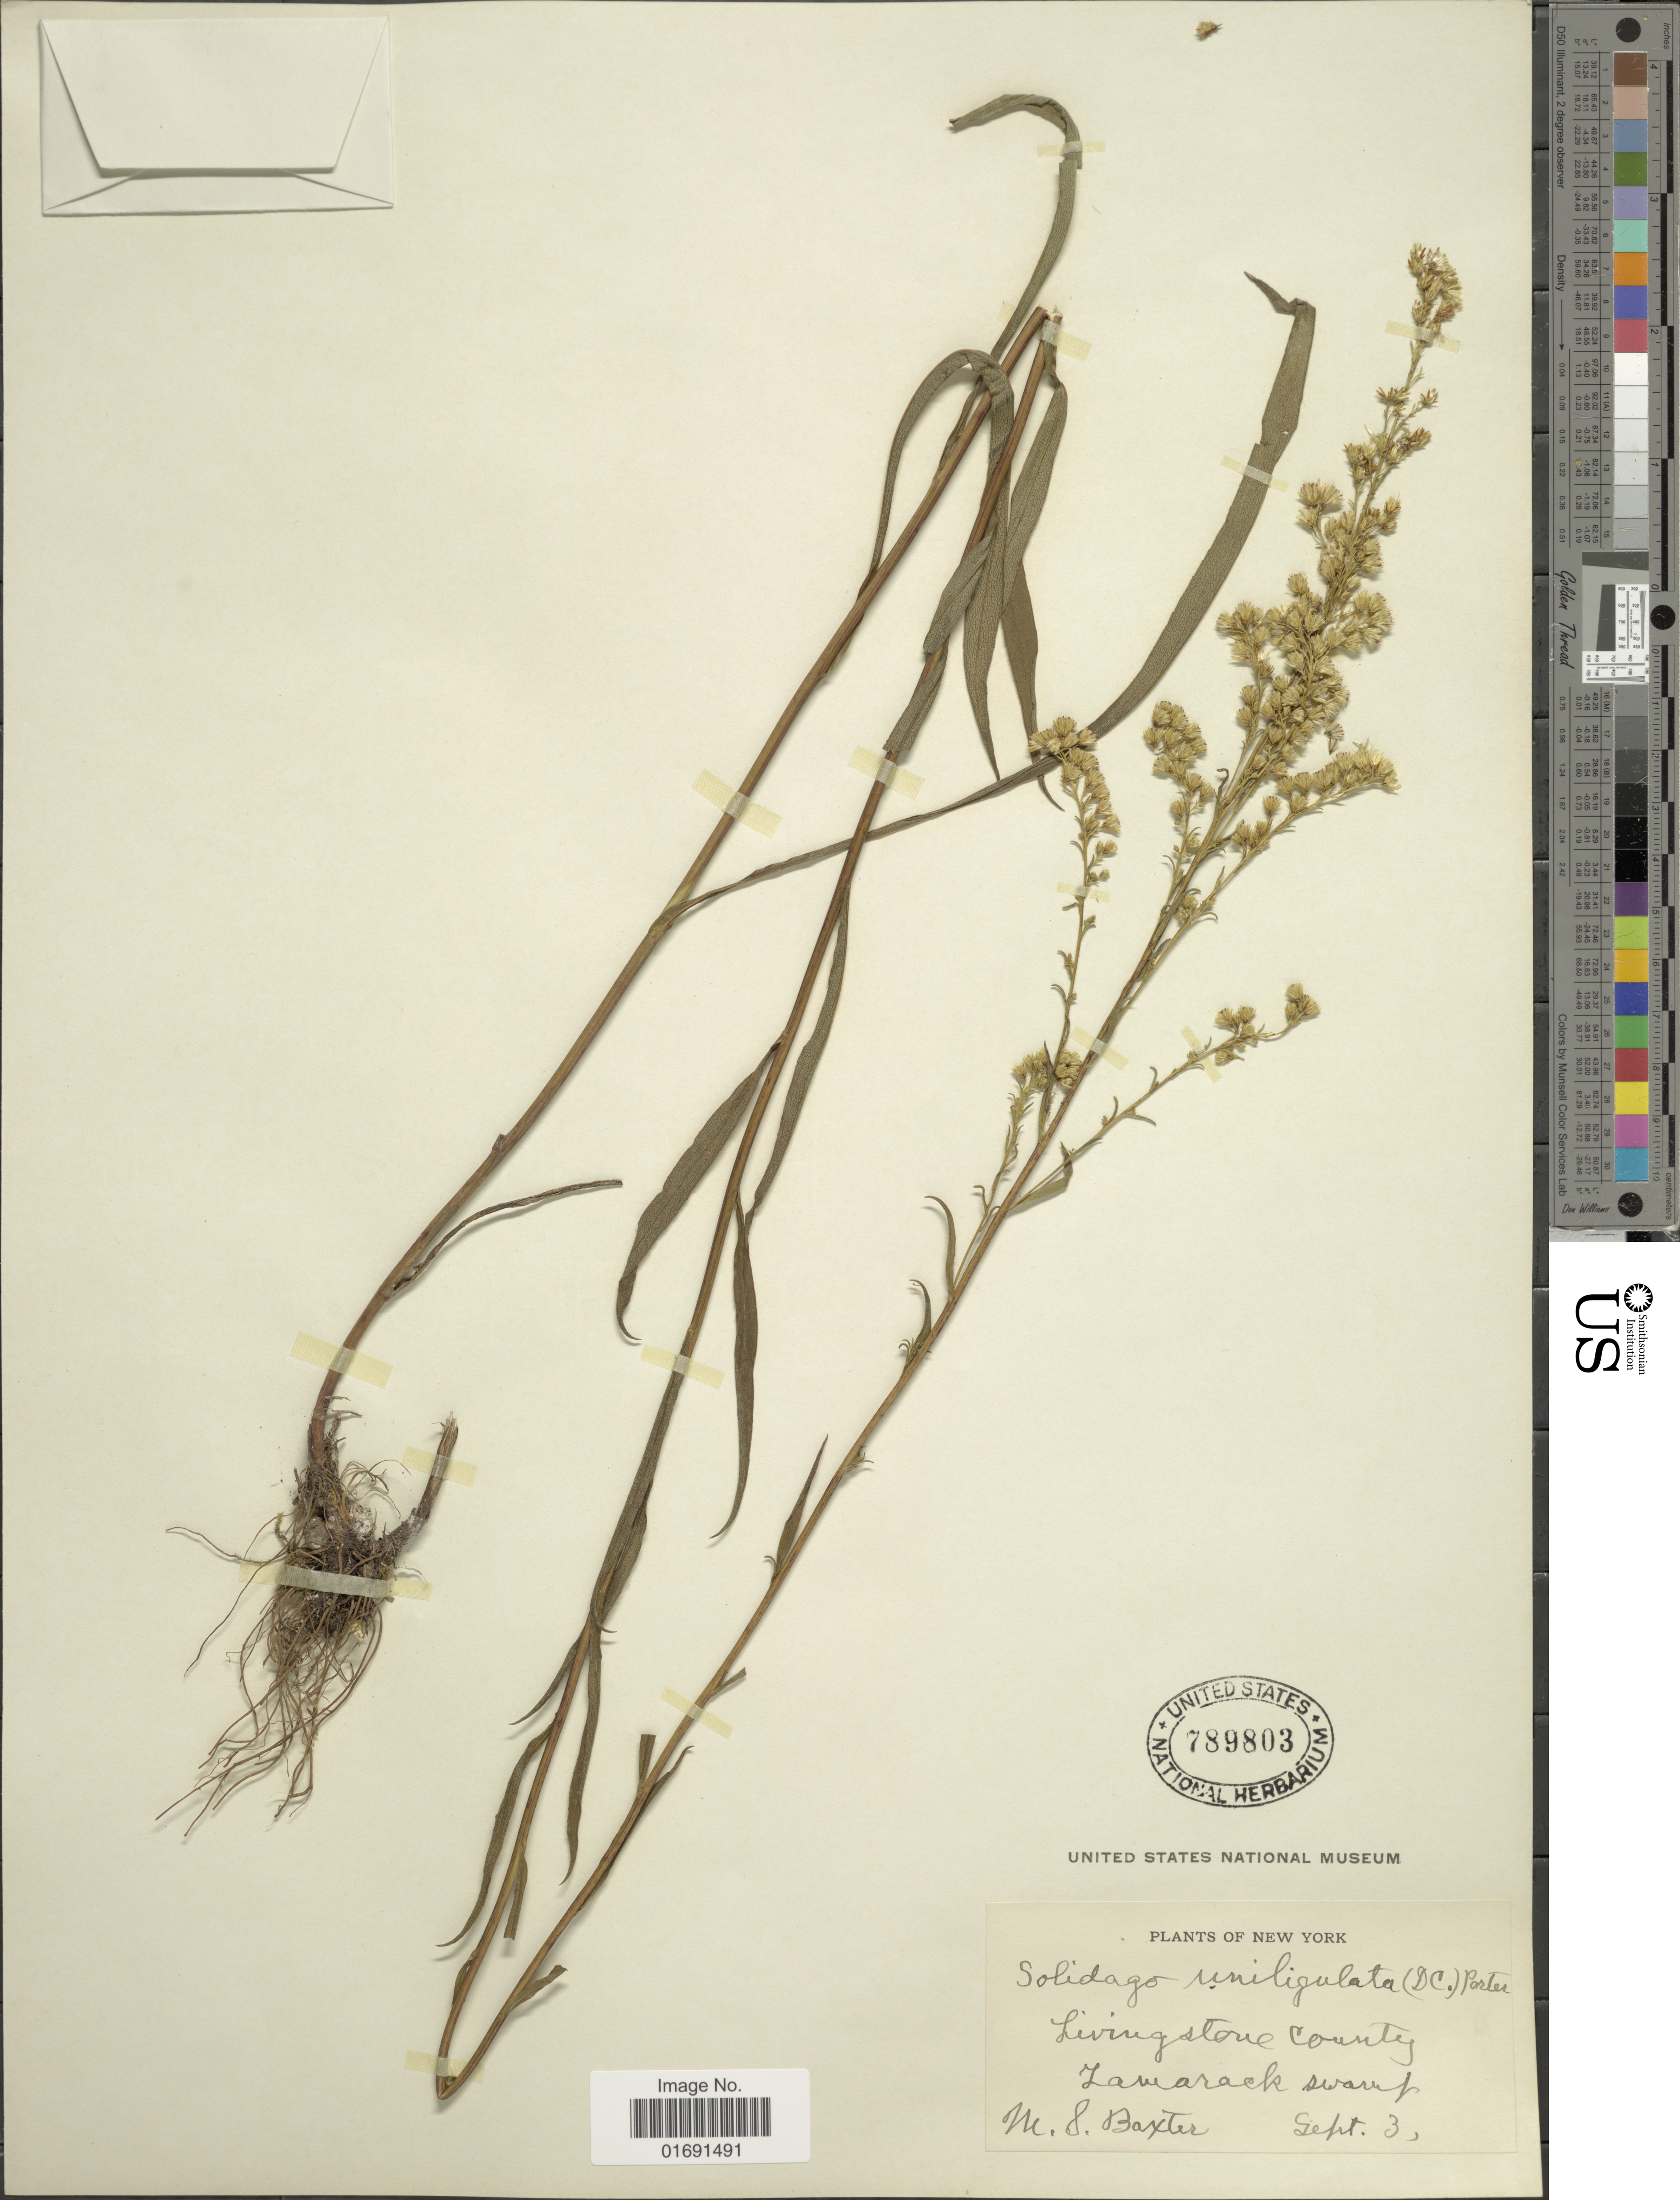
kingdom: Plantae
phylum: Tracheophyta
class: Magnoliopsida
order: Asterales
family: Asteraceae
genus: Solidago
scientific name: Solidago uniligulata var. uniligulata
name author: (DC.) Porter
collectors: M. Baxter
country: United States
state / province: New York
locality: Livingstone County, Tamarack Swamp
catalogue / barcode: US 789803